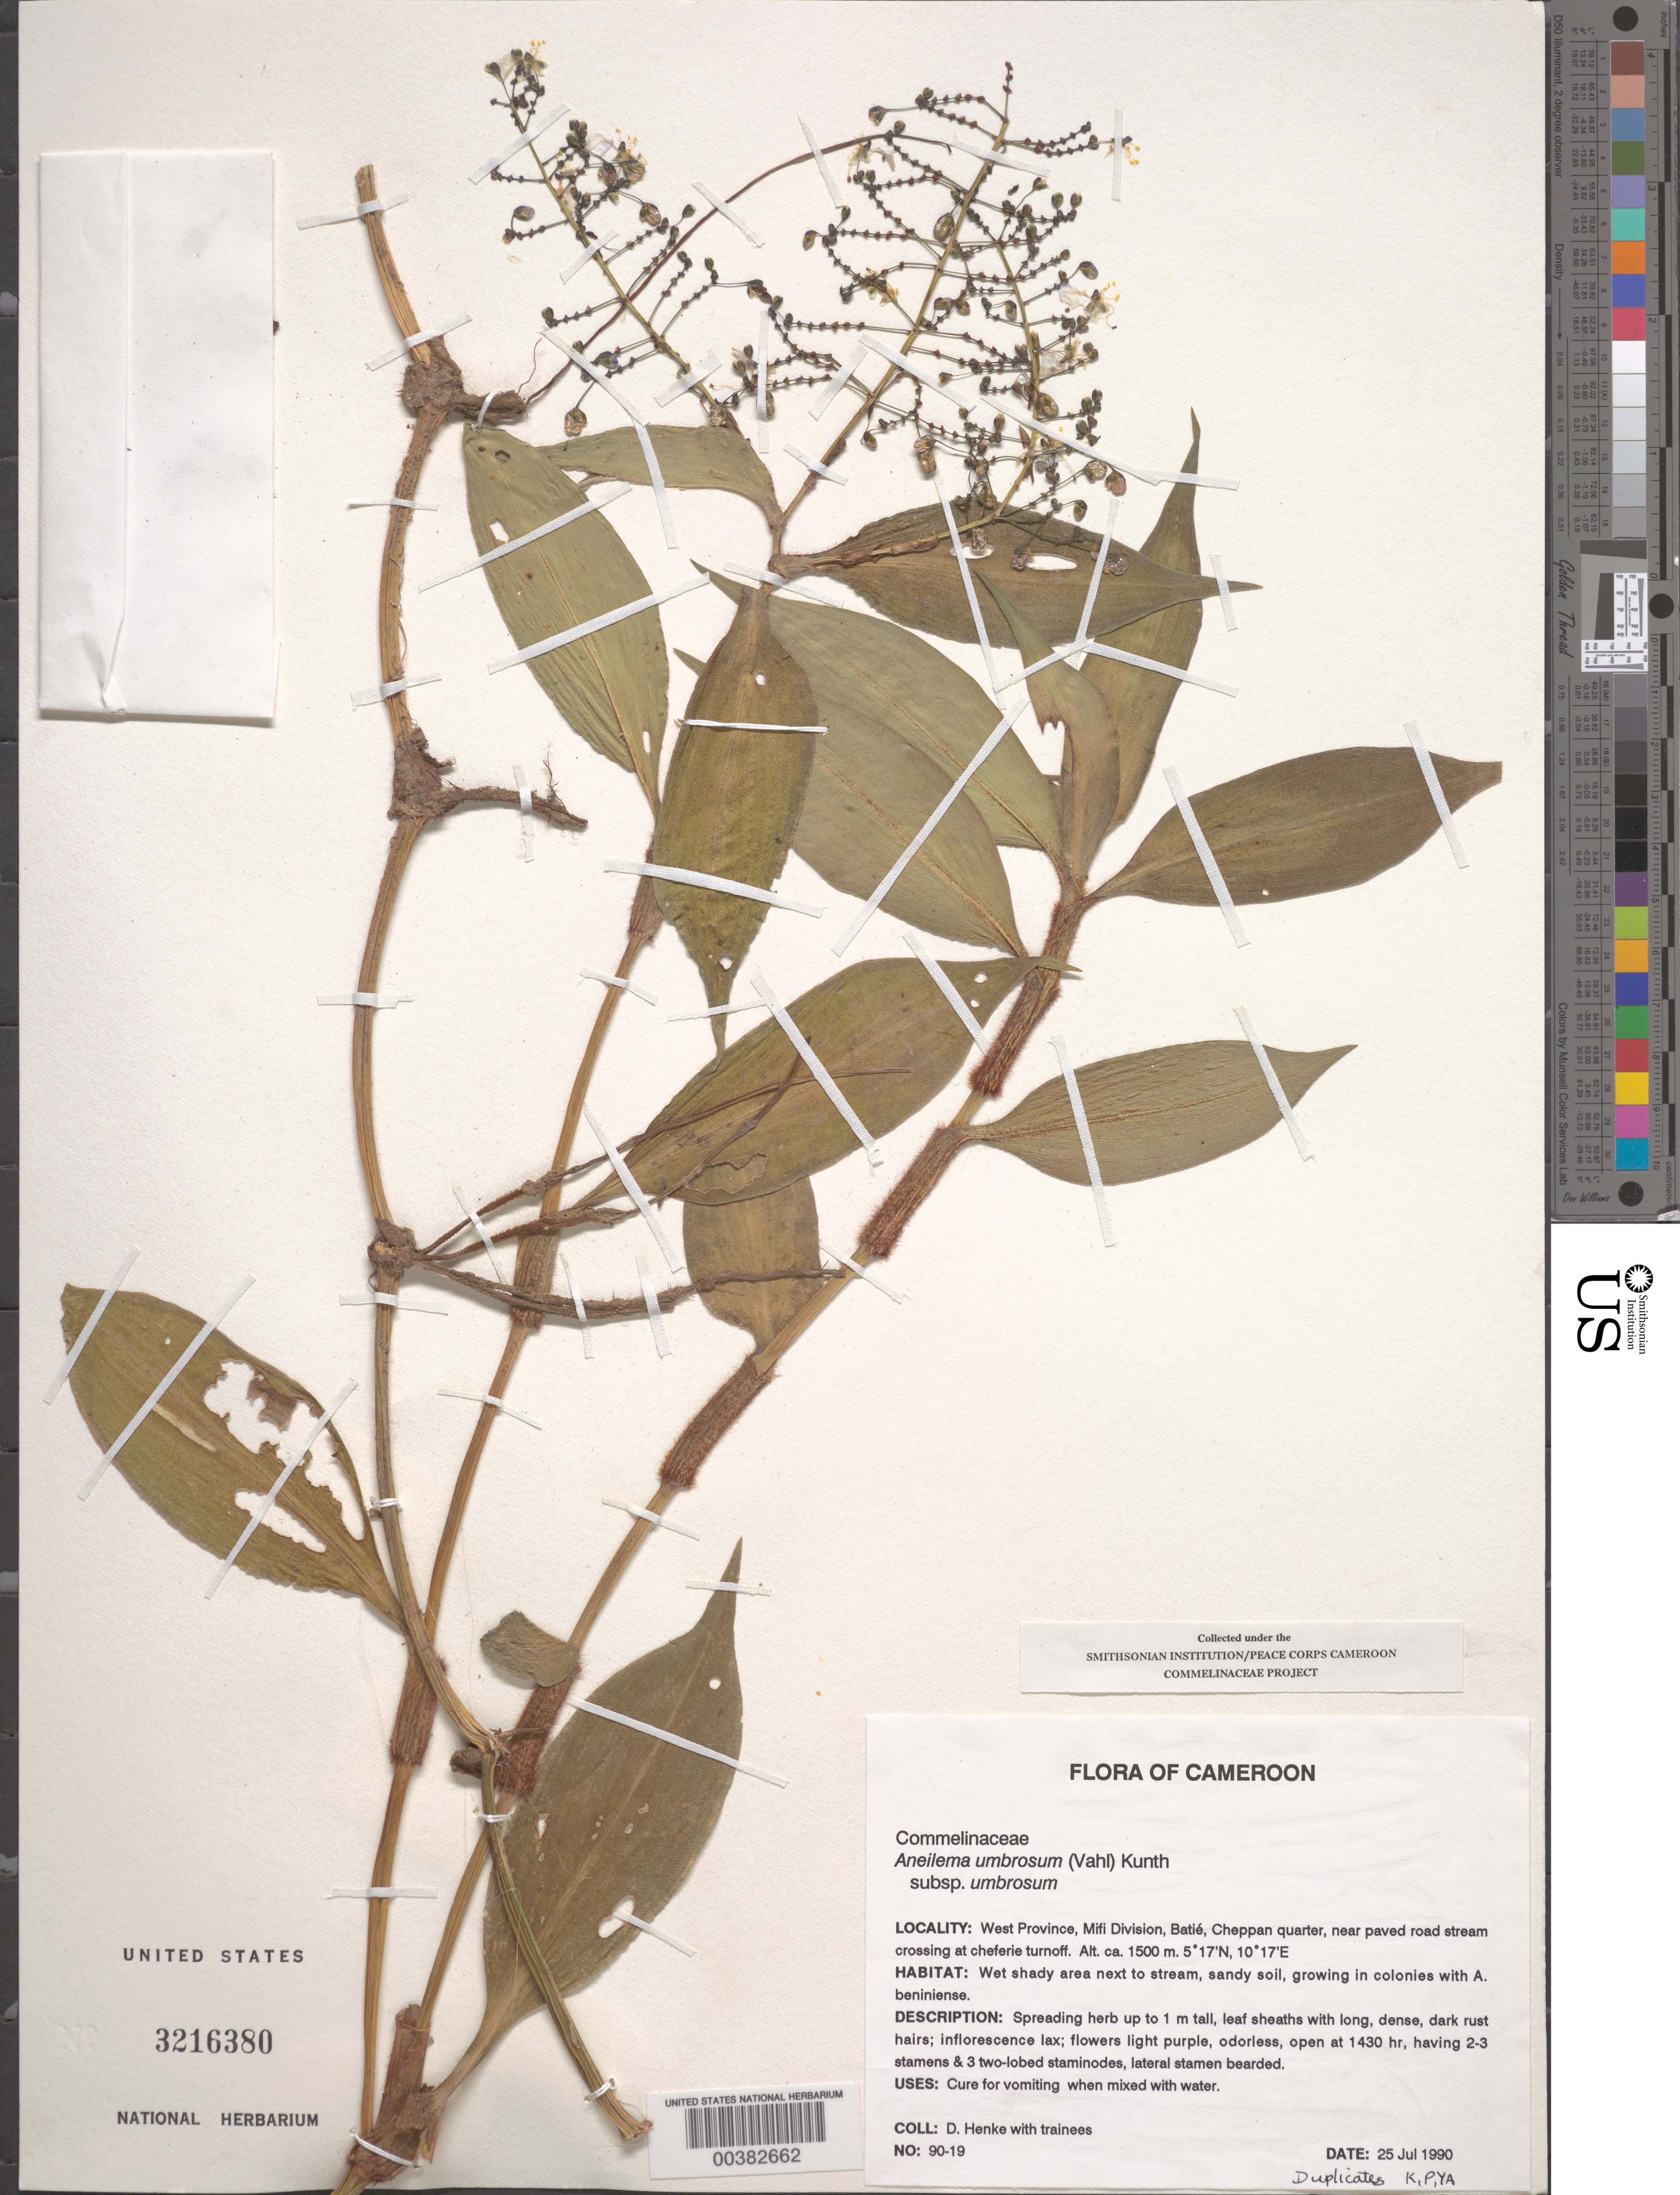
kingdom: Plantae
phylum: Tracheophyta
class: Liliopsida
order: Commelinales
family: Commelinaceae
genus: Aneilema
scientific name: Aneilema umbrosum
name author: (Vahl) Kunth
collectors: D. Henke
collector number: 90-19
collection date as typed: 25 Jul 1990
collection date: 1990-07-25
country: Cameroon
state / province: Ouest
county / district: Mifi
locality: Batie, cheppan quarter, near paved road, stream crossing at cheferie turnoff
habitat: Wet shady area next to stream, sandy soil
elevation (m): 1500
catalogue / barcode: US 3216380